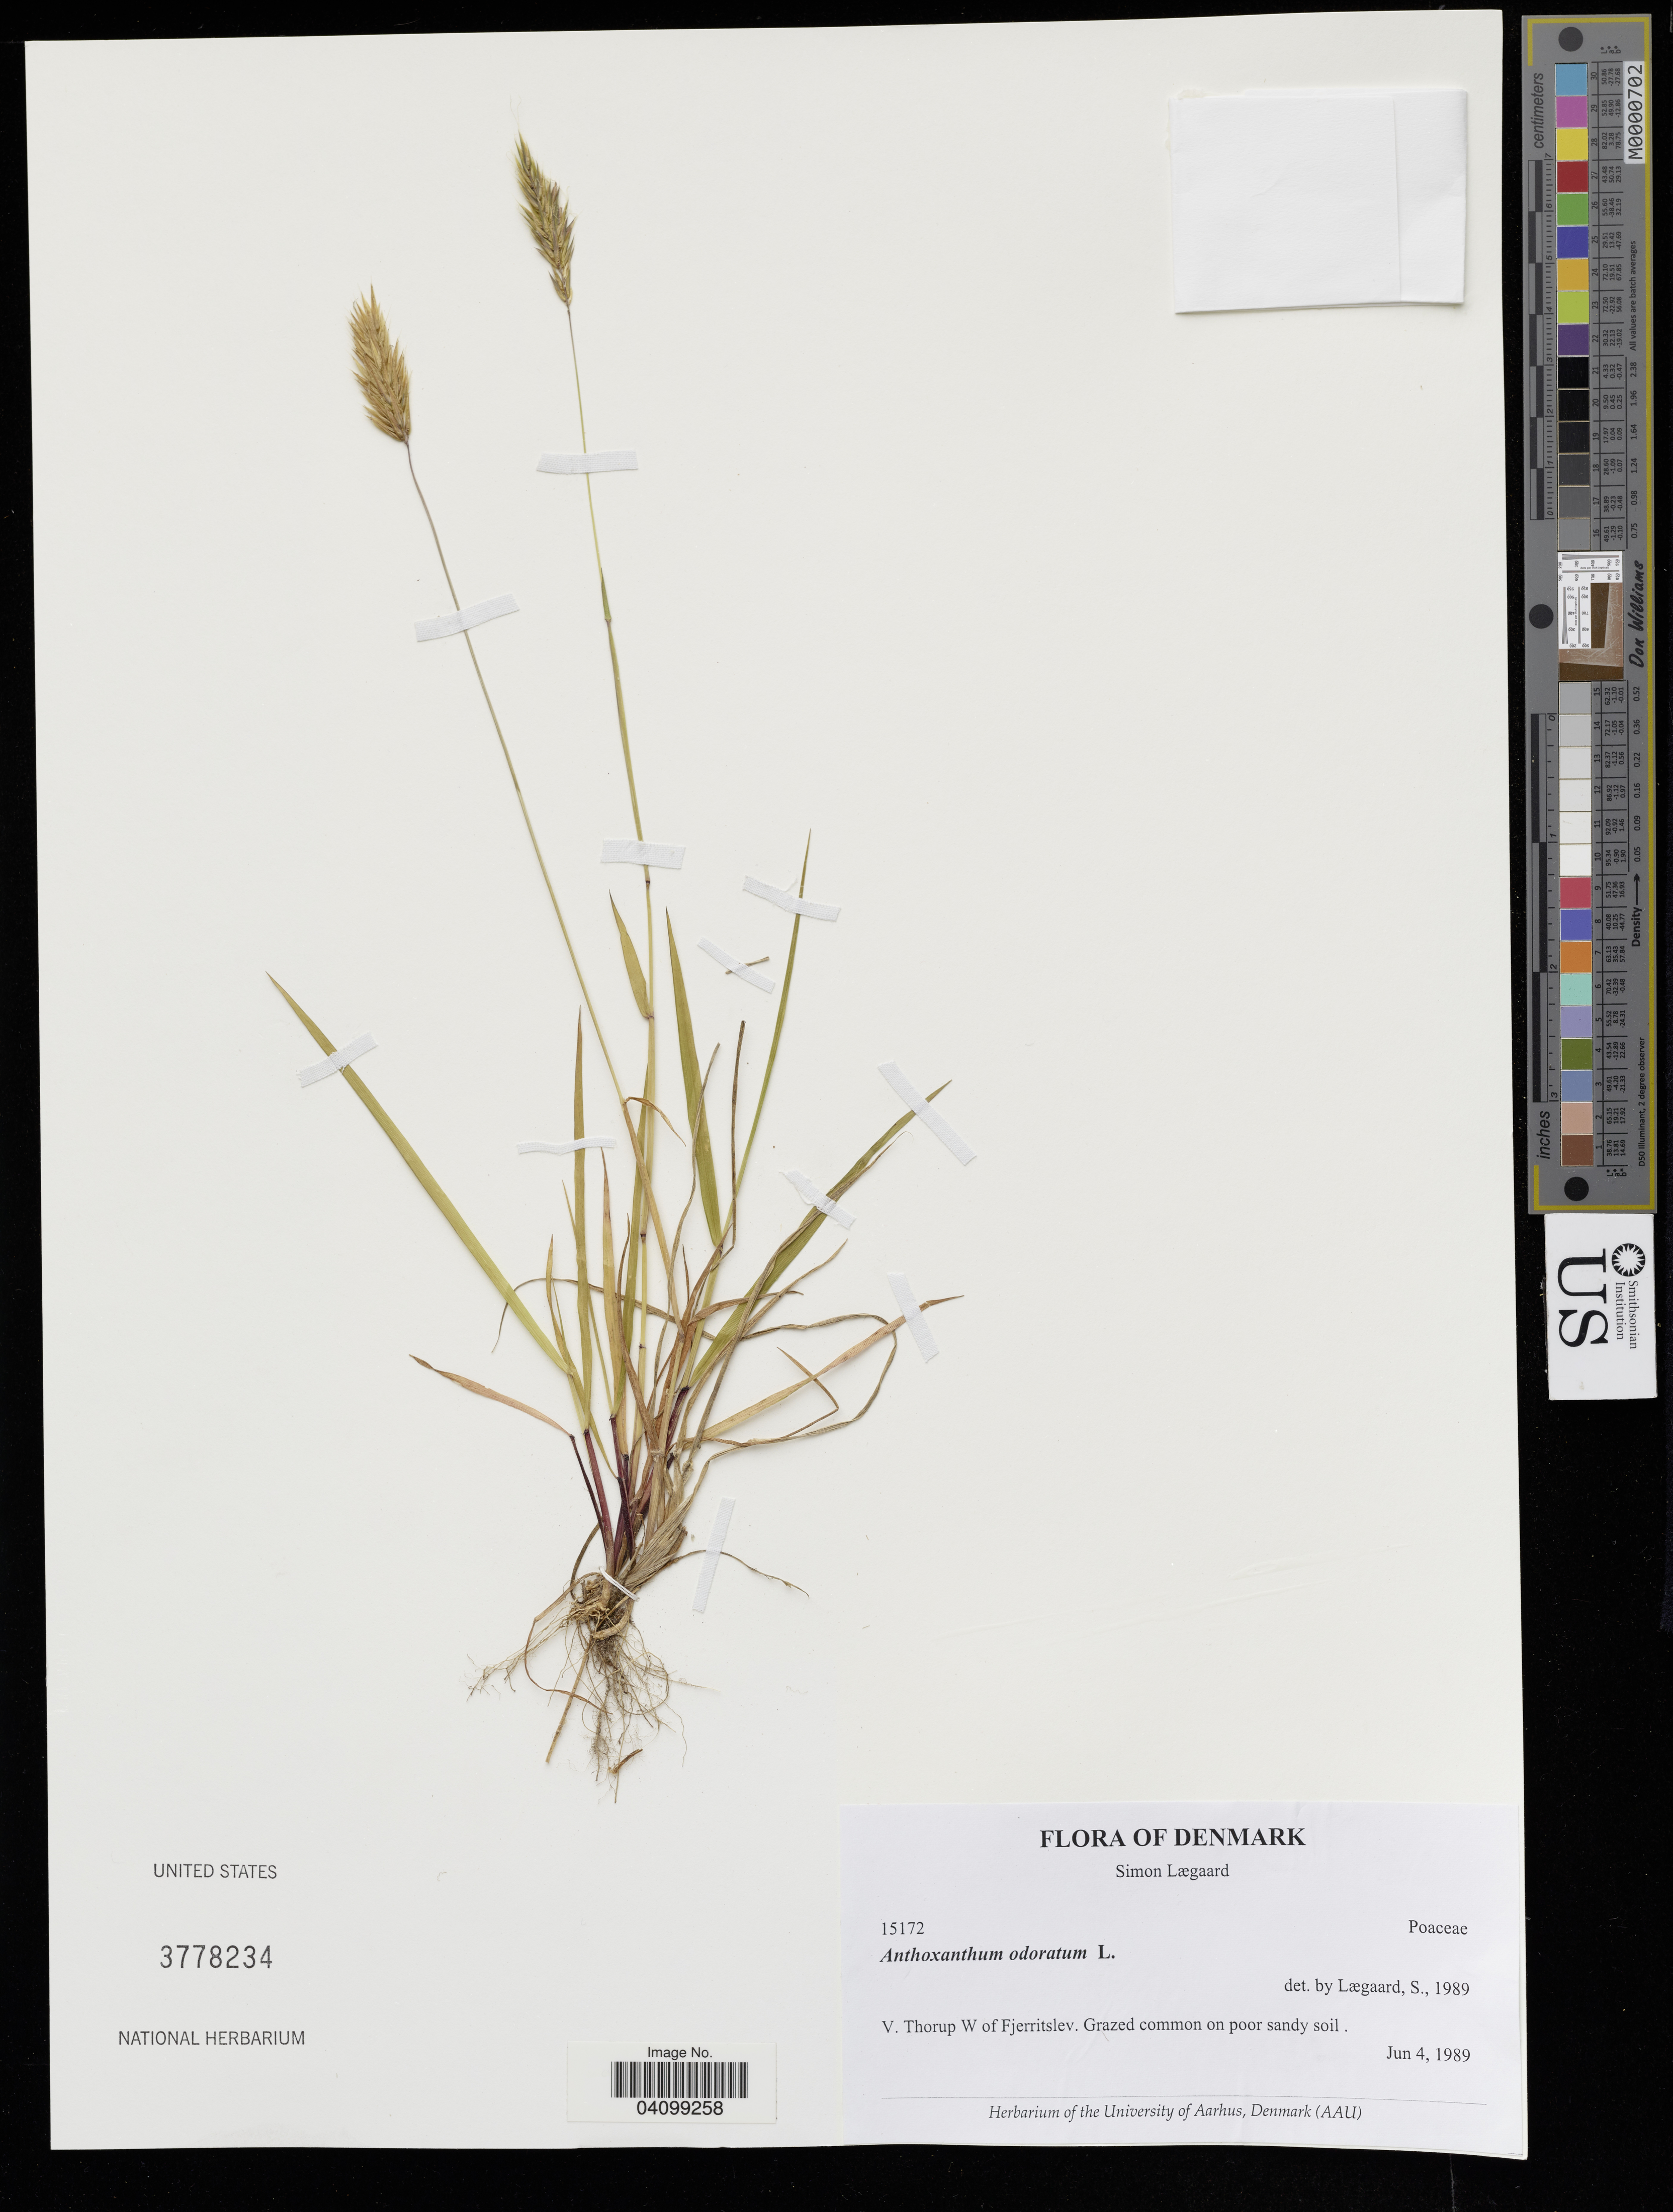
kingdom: Plantae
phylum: Tracheophyta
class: Liliopsida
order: Poales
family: Poaceae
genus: Anthoxanthum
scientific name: Anthoxanthum odoratum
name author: L.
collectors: S. Lægaard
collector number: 15172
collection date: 1989-06-04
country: Denmark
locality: V. Thorup W of Fjerritslev.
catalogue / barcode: US 3778234